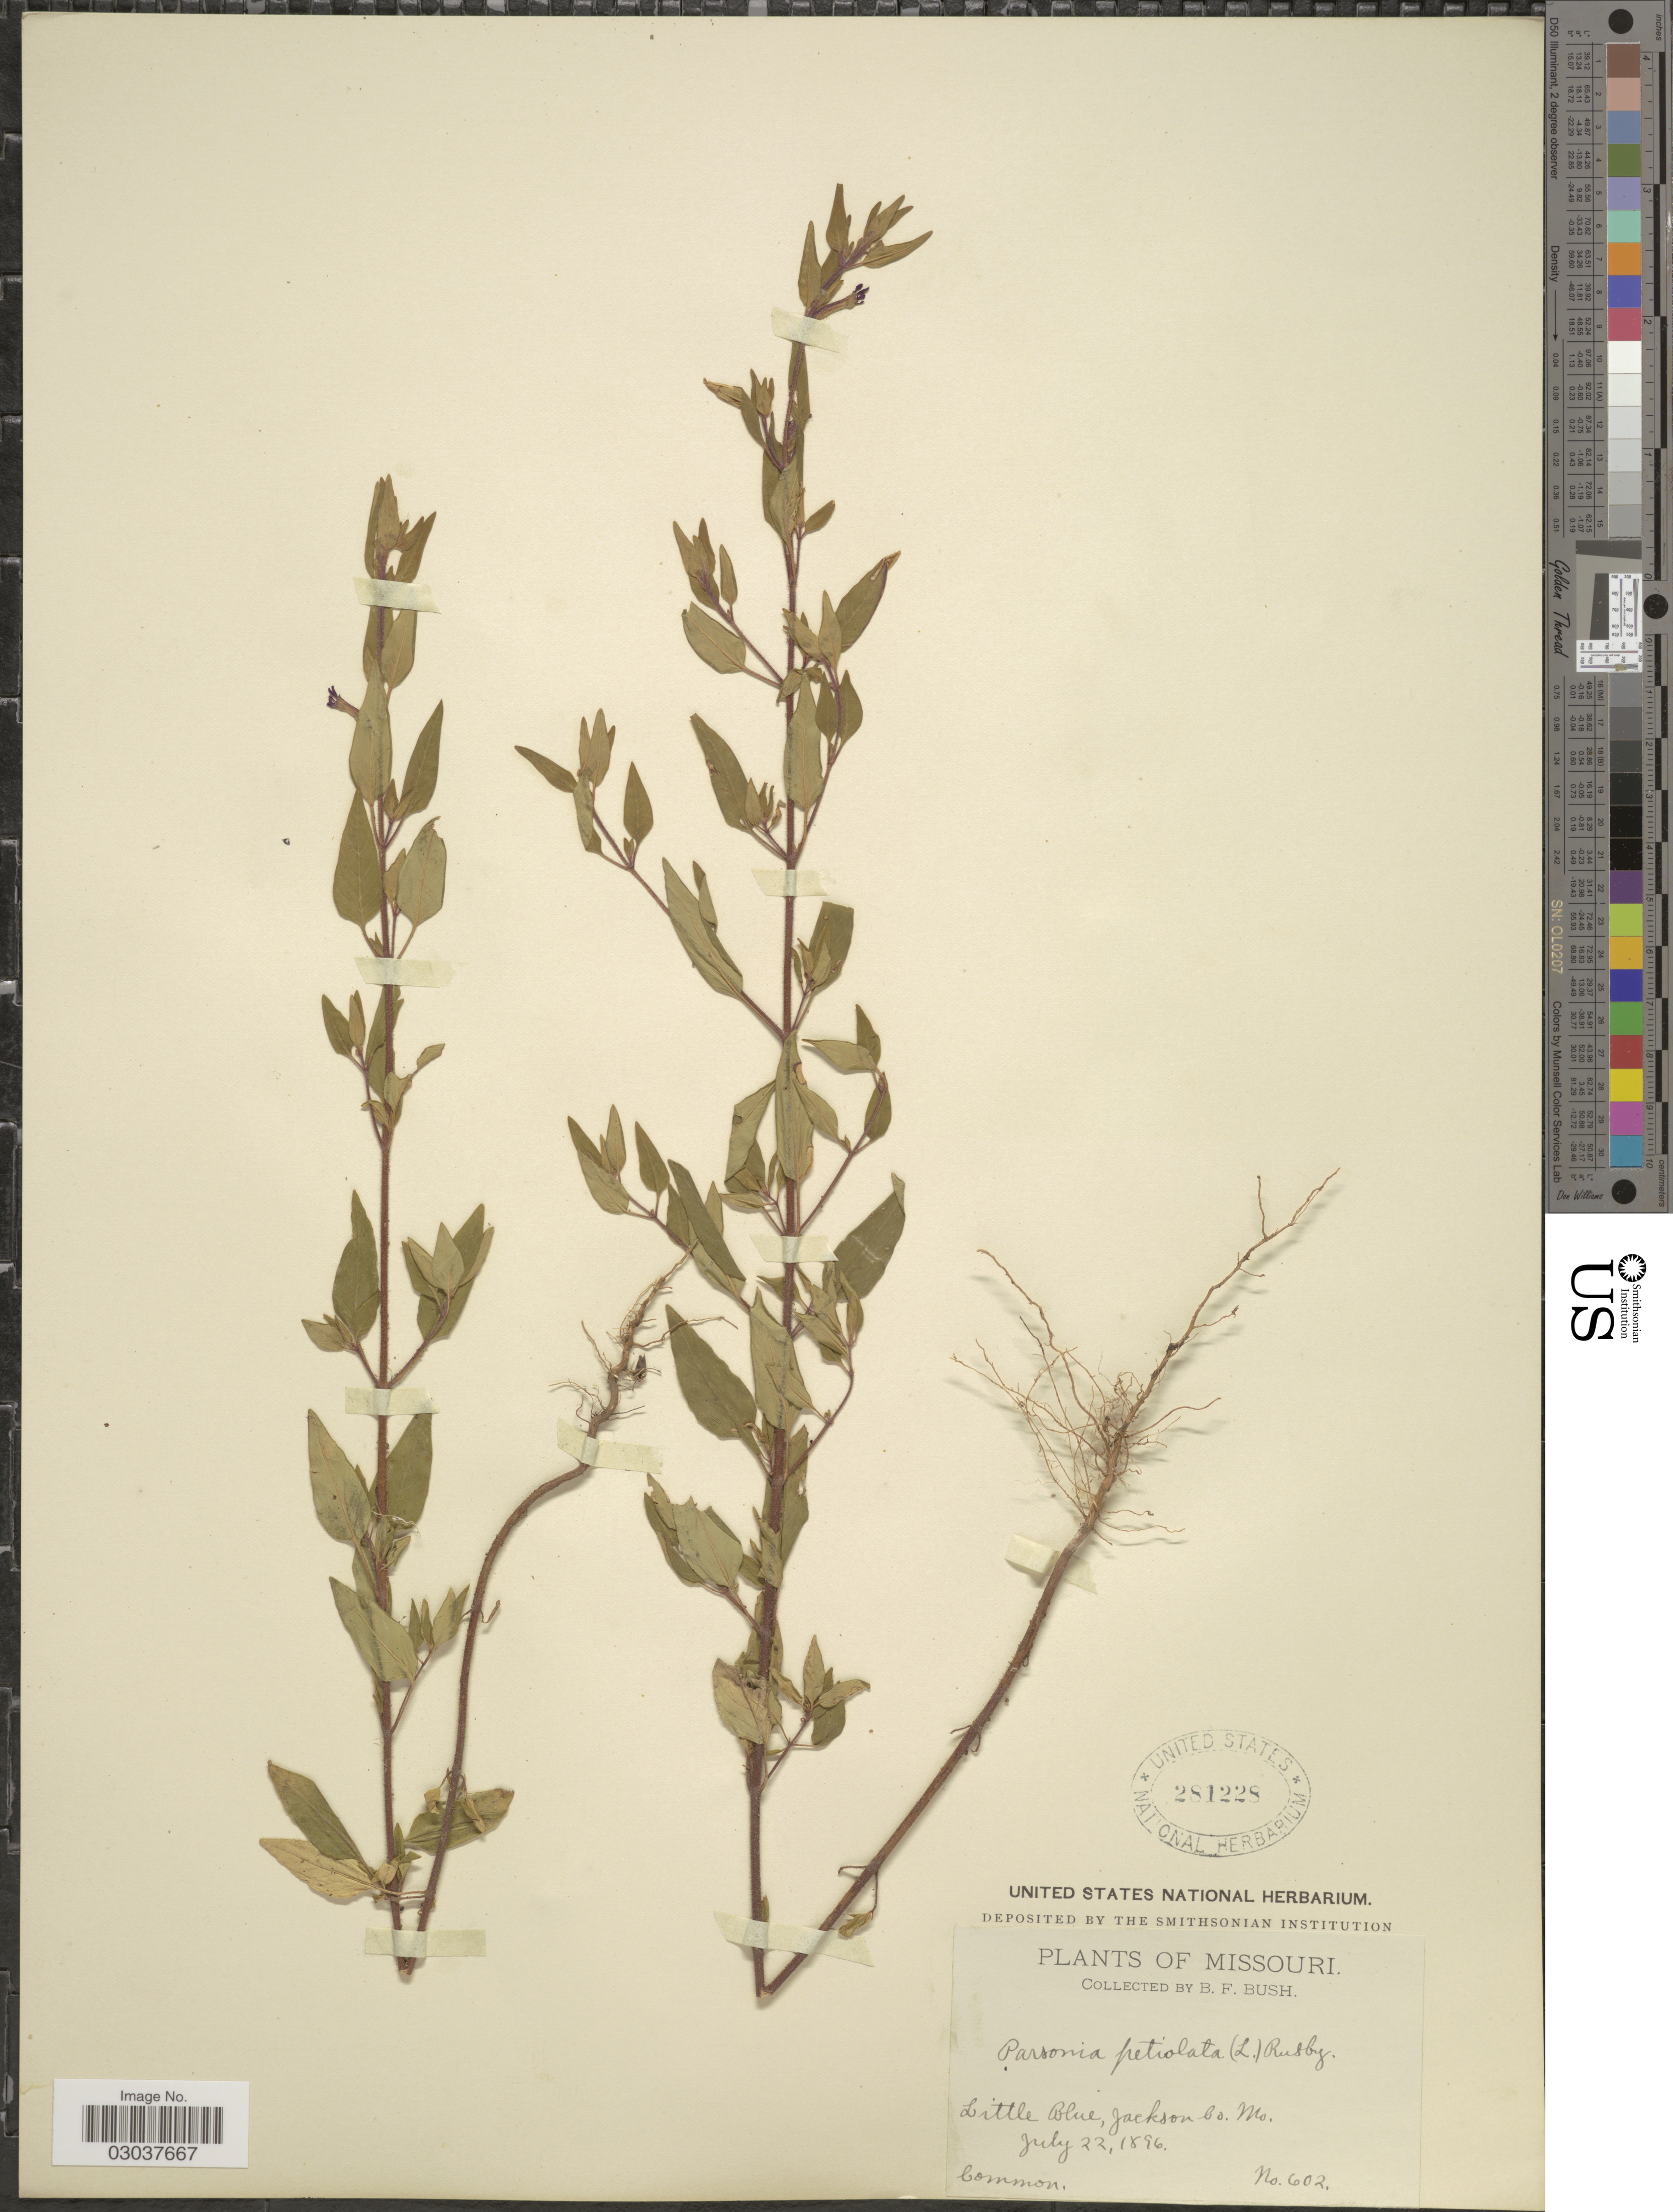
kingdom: Plantae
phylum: Tracheophyta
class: Magnoliopsida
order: Myrtales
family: Lythraceae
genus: Cuphea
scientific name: Cuphea petiolata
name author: Pohl ex Koehne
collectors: B. F. Bush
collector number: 602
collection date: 1896-07-22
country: United States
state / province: Missouri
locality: Little Blue, Jackson Co. Mo.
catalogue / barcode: US 281228